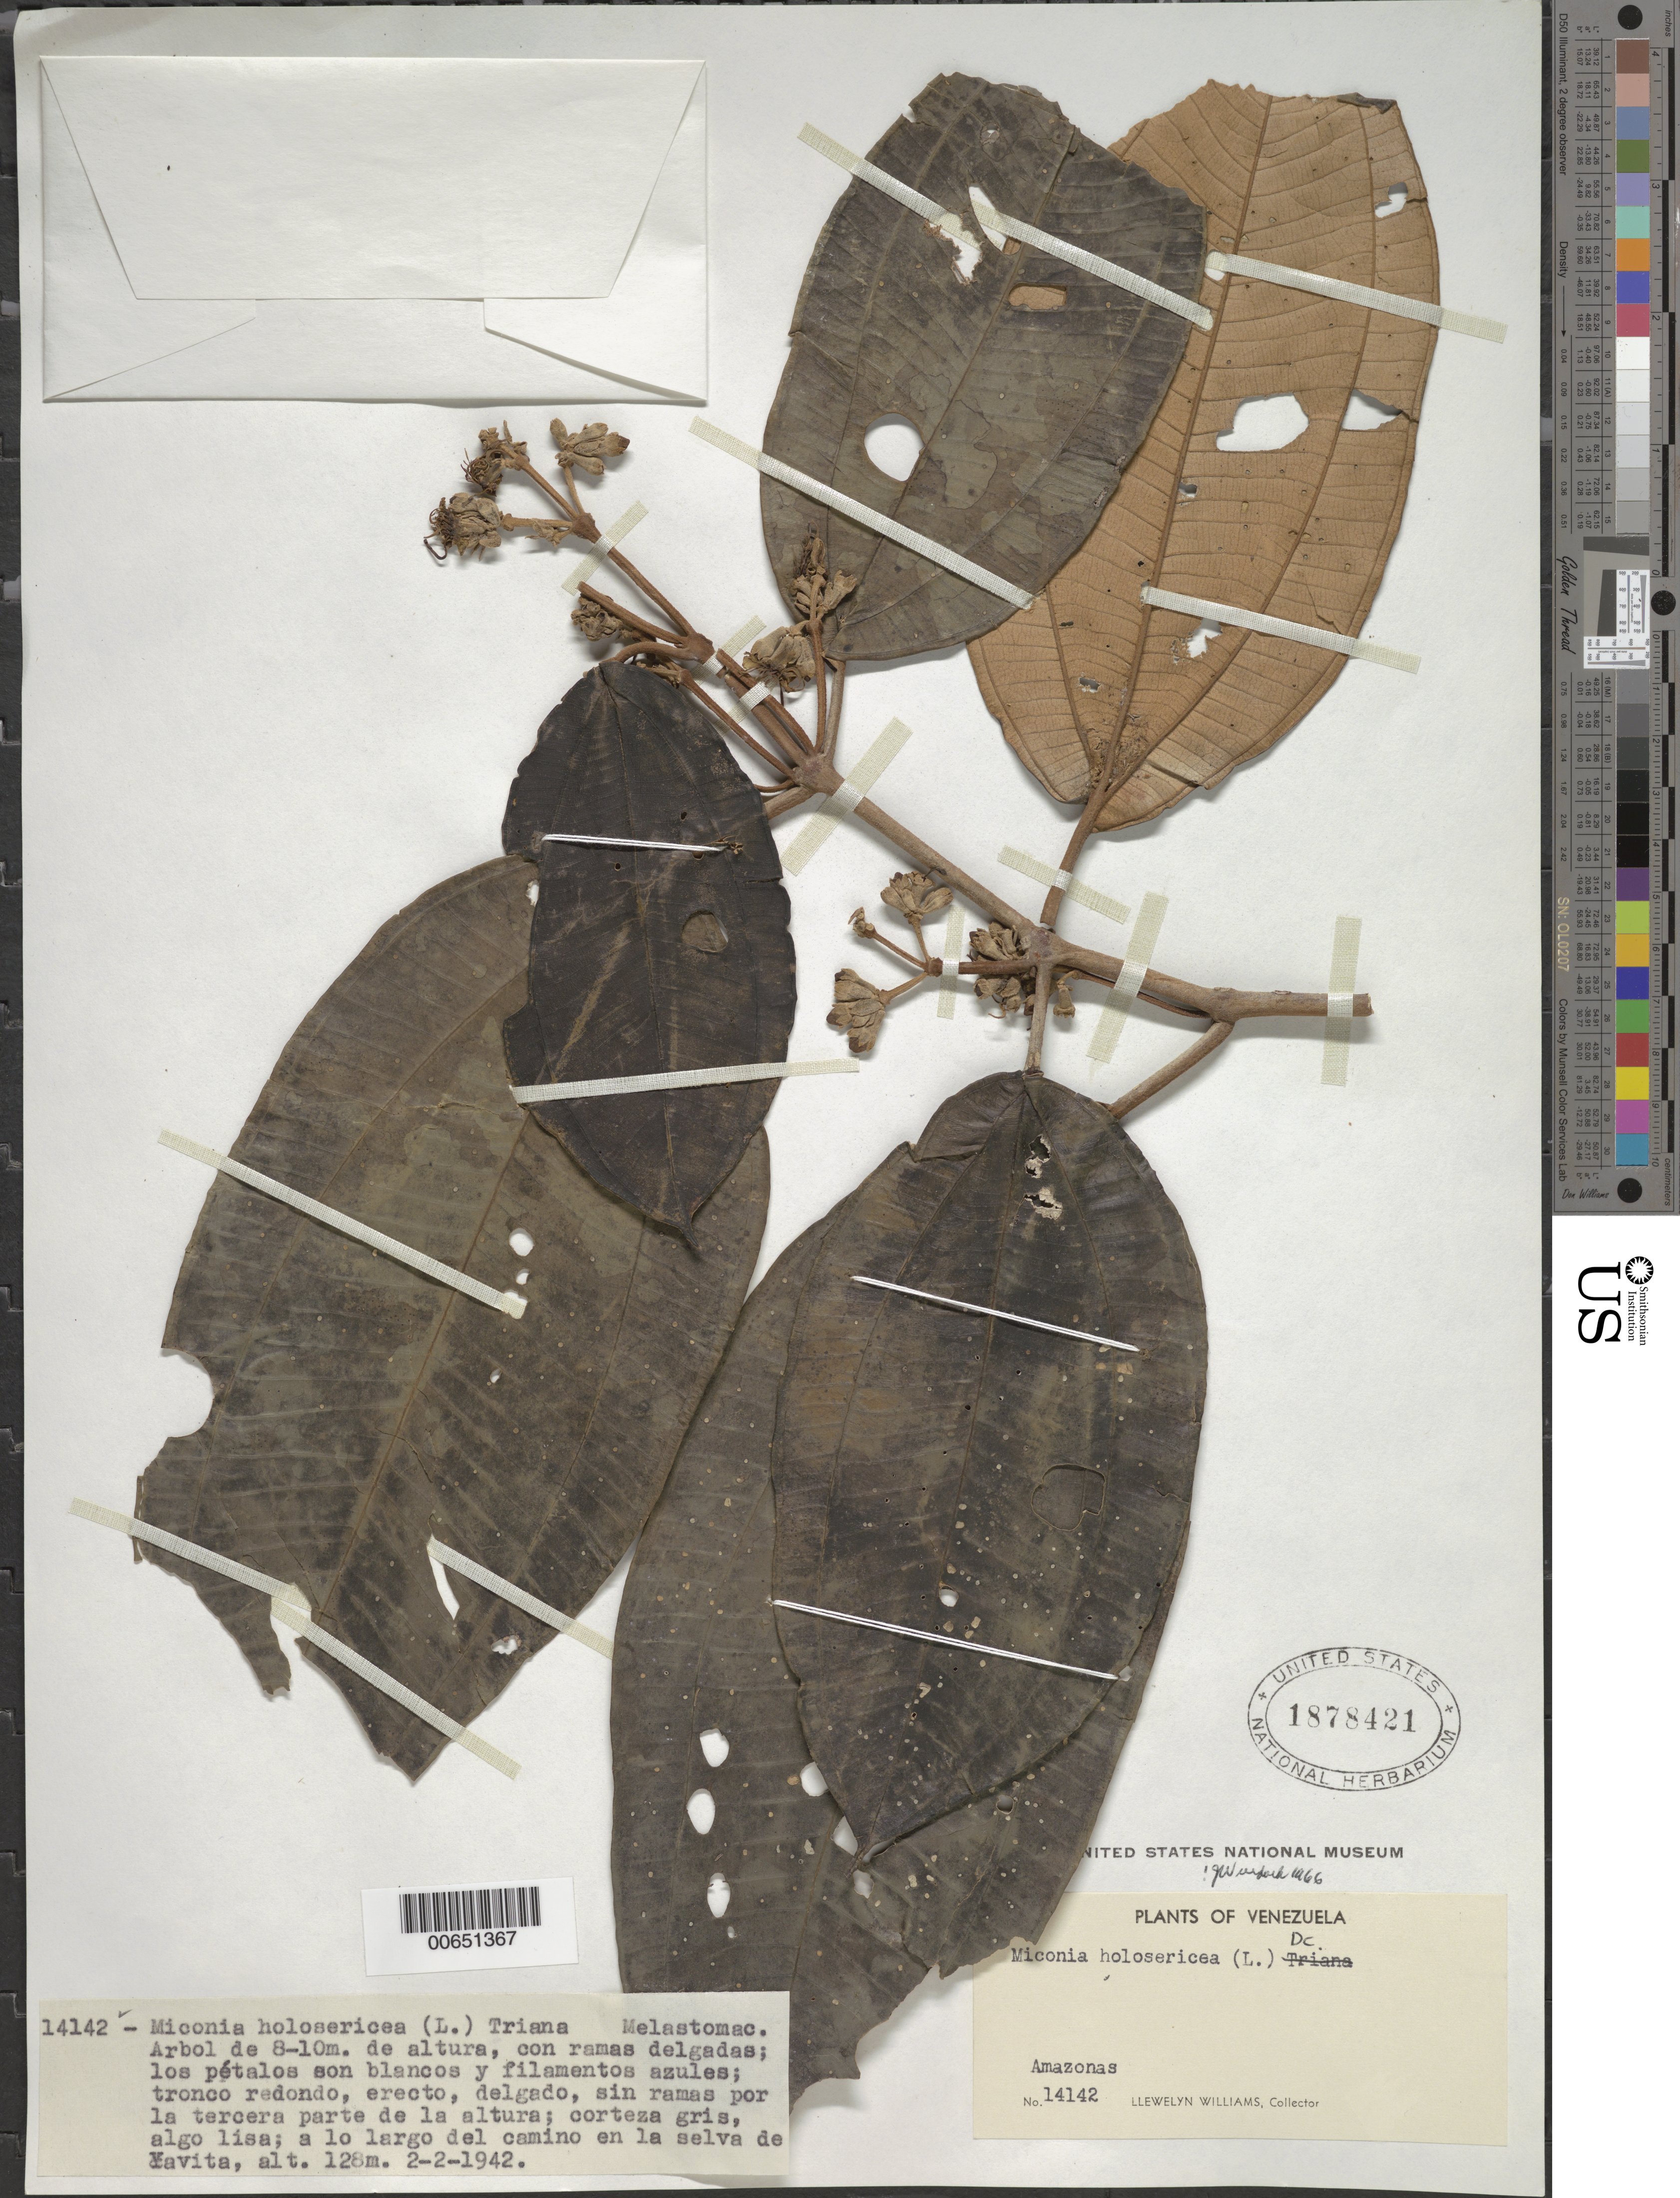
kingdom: Plantae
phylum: Tracheophyta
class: Magnoliopsida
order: Myrtales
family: Melastomataceae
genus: Miconia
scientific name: Miconia holosericea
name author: (L.) DC.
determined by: Wurdack, John J., (US), US (UNITED STATES)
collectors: Ll. Williams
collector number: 14142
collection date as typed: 2-Feb-42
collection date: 1942-02-02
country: Venezuela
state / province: Amazonas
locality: Yavita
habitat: A lo largo del camino en la selva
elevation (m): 128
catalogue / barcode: US 1878421